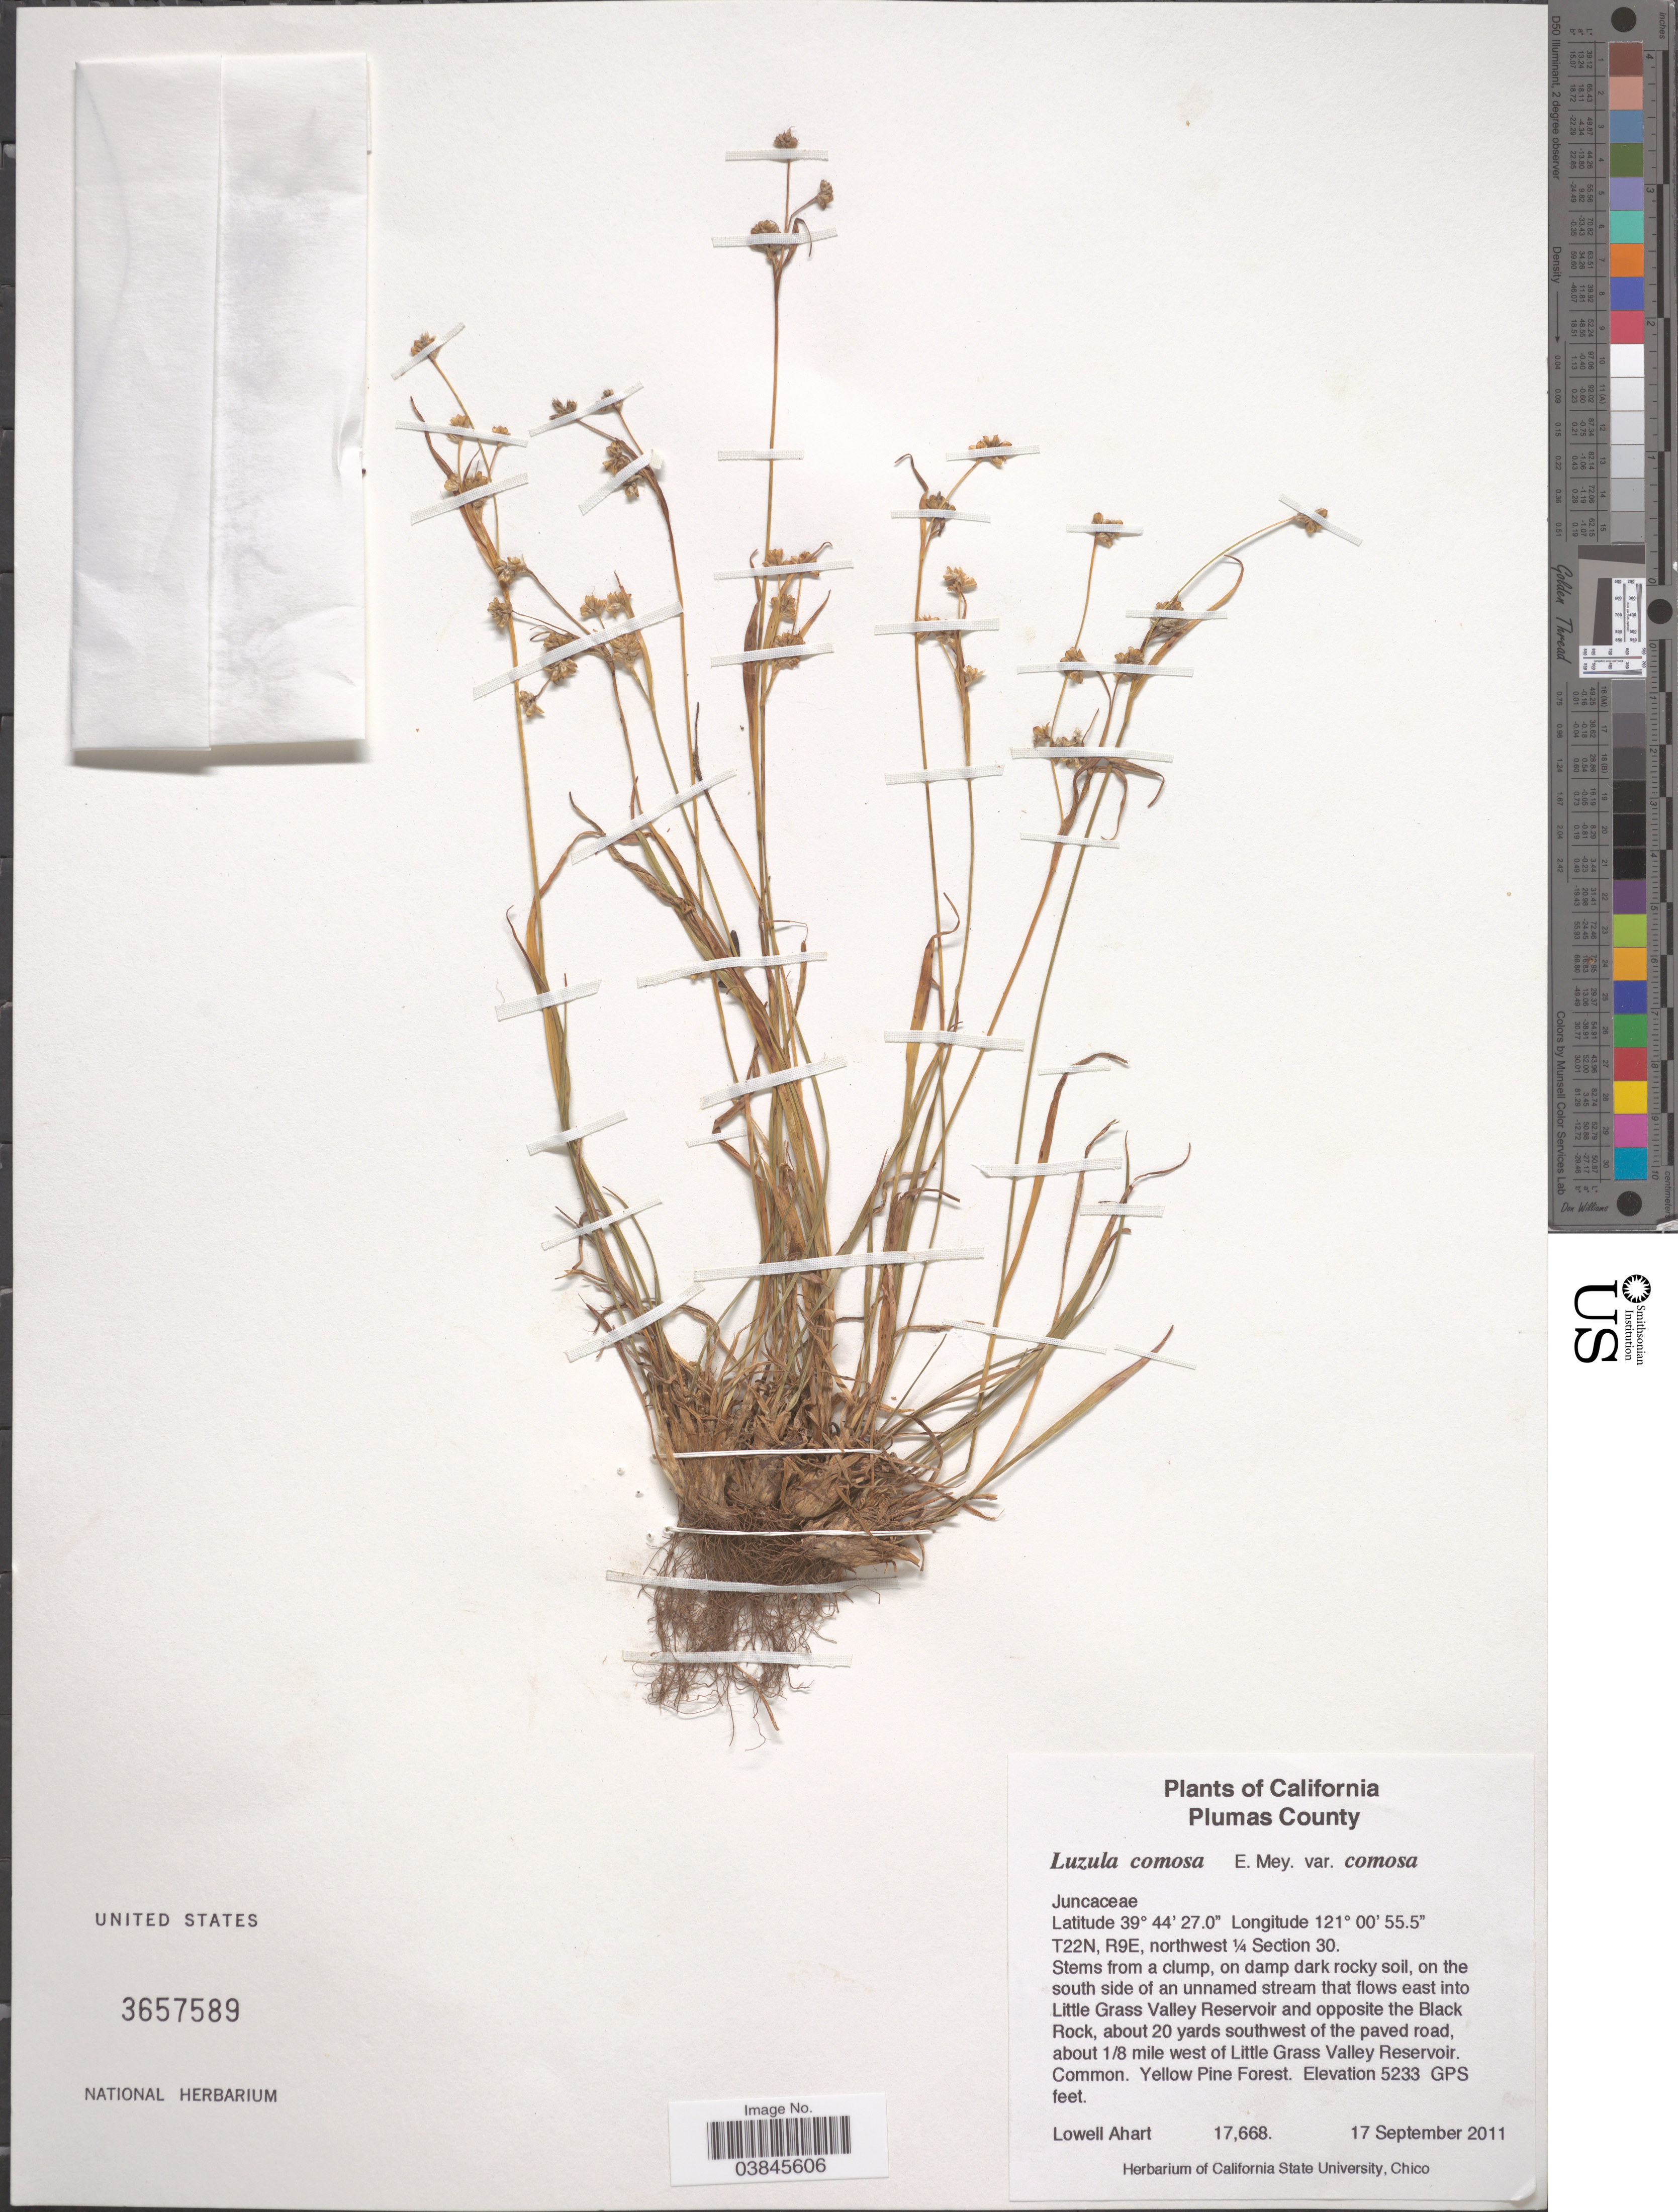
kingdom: Plantae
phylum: Tracheophyta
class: Liliopsida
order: Poales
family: Juncaceae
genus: Luzula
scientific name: Luzula comosa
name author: E. Mey.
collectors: L. Ahart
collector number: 17668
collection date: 2011-09-17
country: United States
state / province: California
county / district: Plumas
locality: Plumas County. T22N, R9E, northwest ¼ Section 30. On the south side of an unnamed stream that flows east into Little Grass Valley Reservoir and opposite the Black Rock, about 20 yards southwest of the paved road, about ⅛ mile west of Little Grass Valley Reservoir.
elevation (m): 1595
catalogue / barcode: US 3657589